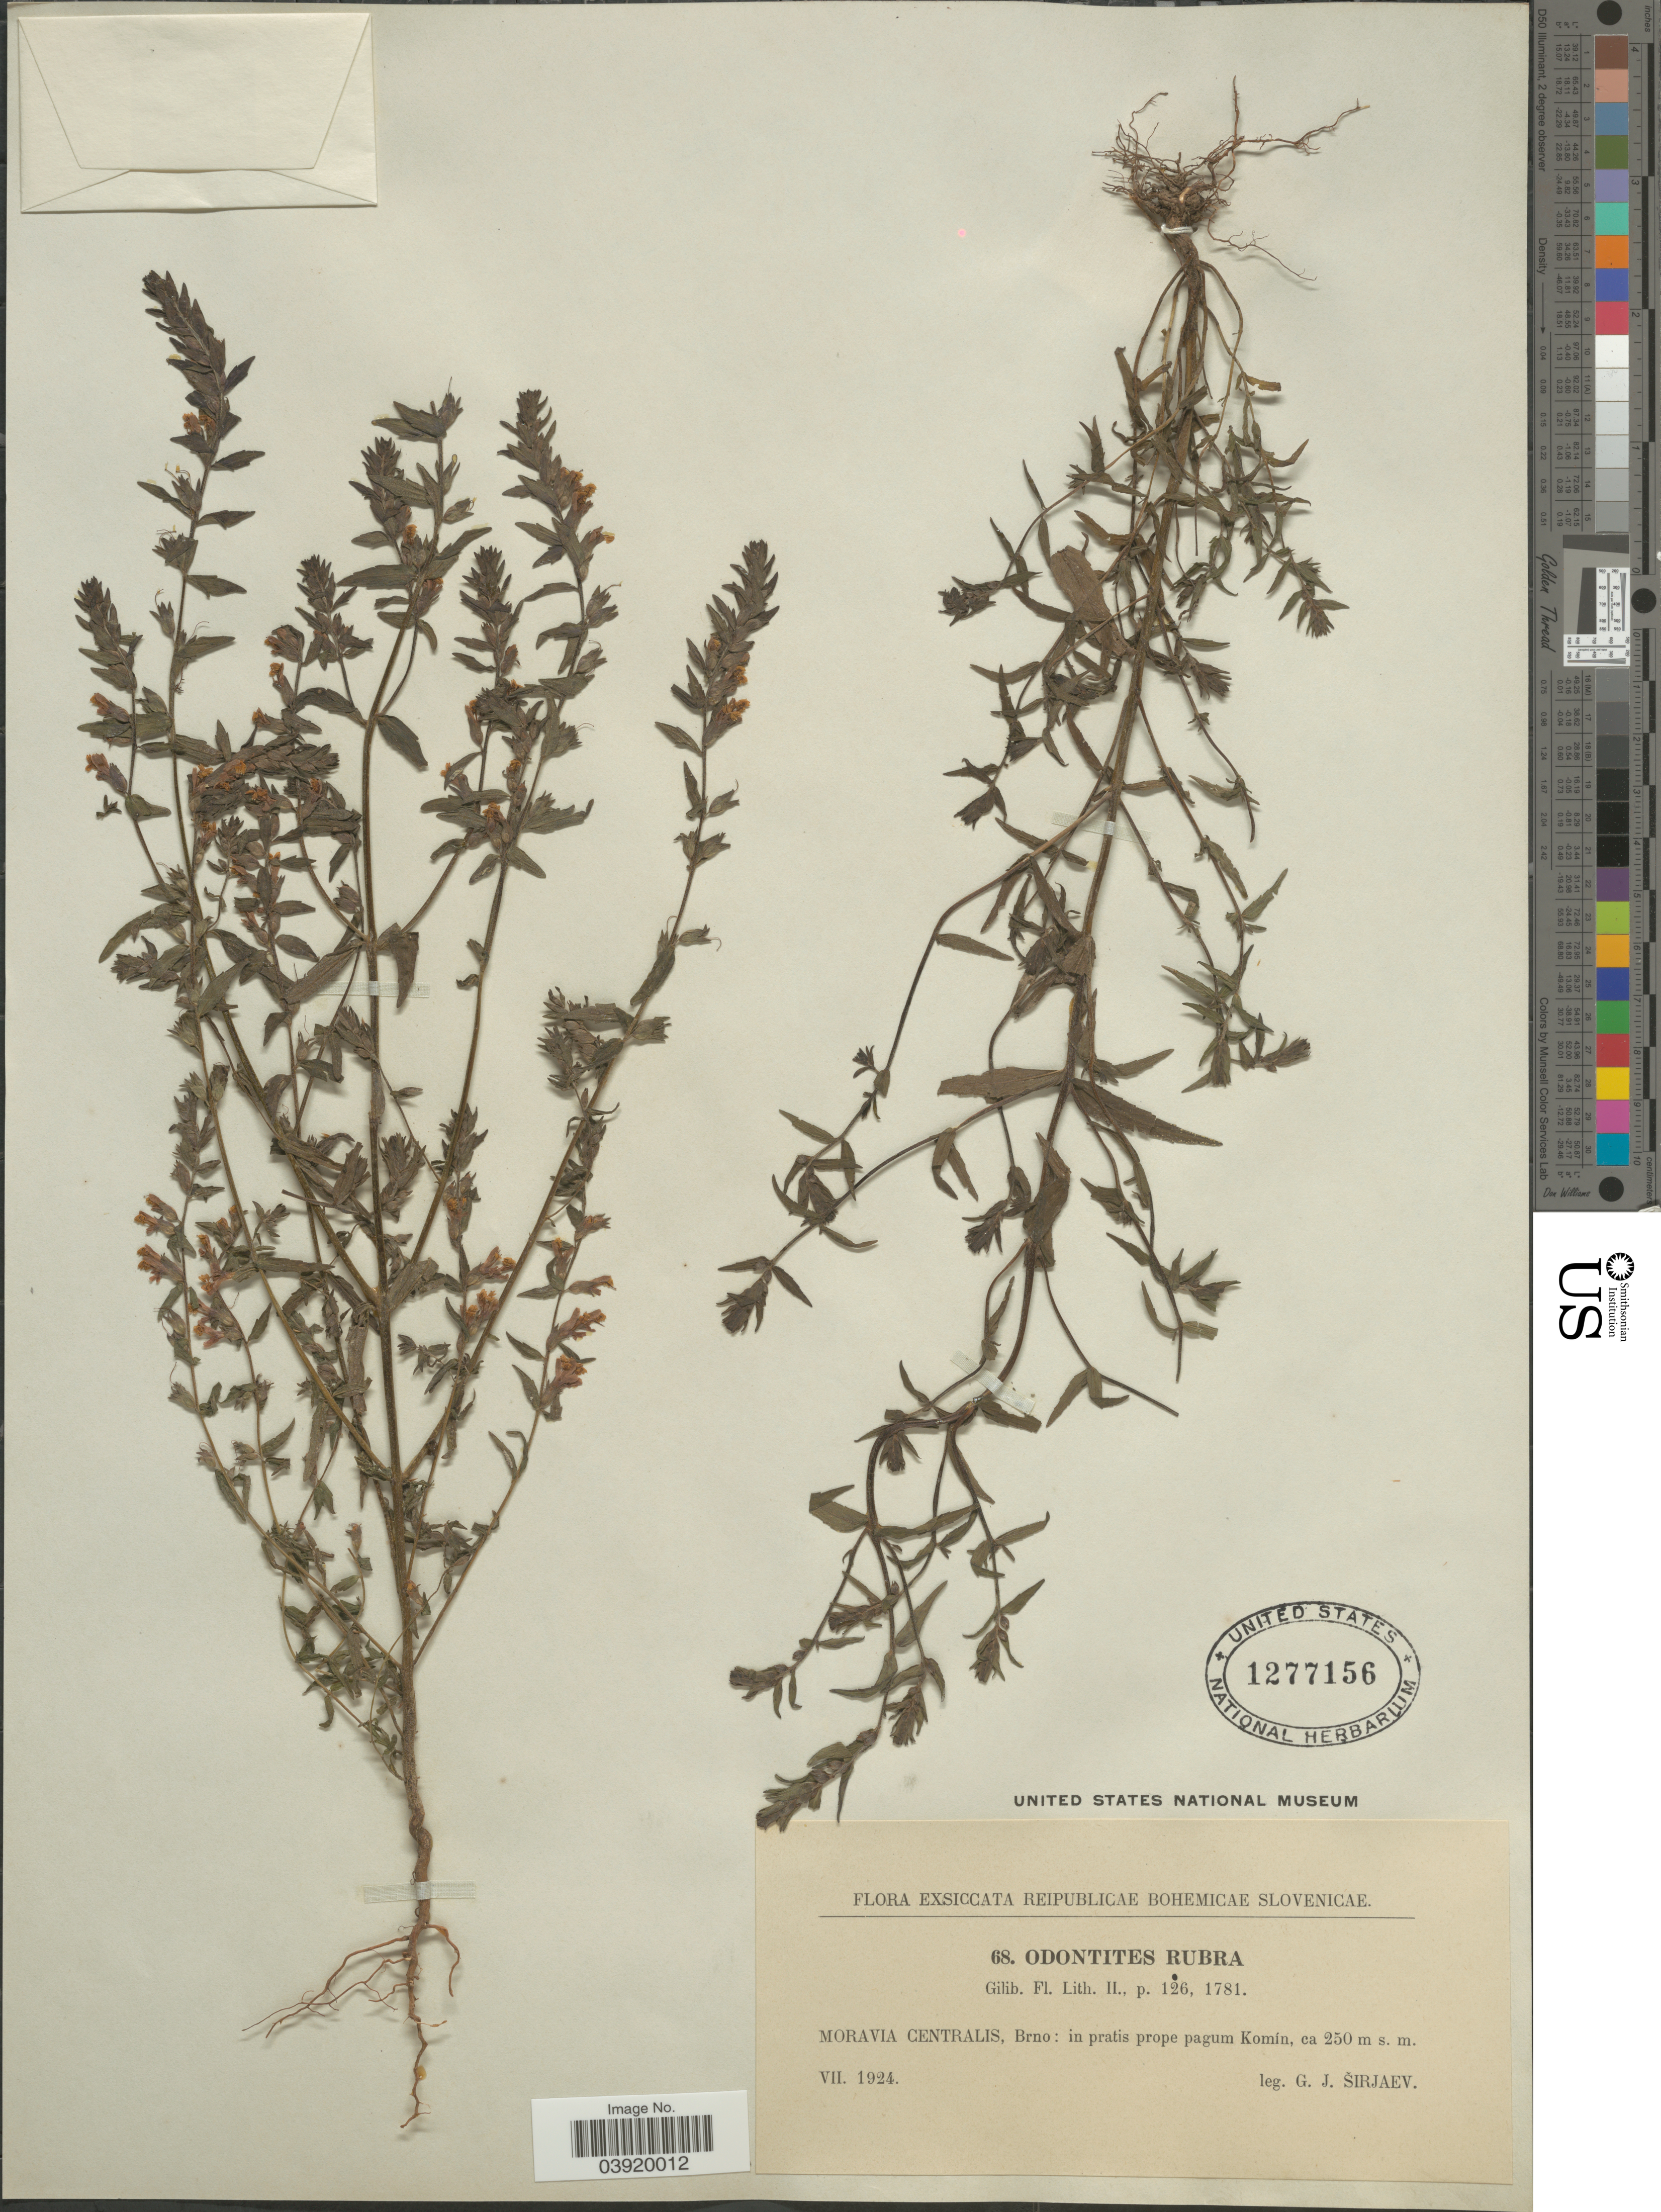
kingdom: Plantae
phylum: Tracheophyta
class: Magnoliopsida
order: Lamiales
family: Orobanchaceae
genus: Odontites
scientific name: Odontites vulgaris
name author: Moench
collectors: G. Sirjaev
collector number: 68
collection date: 1924-07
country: Czechia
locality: Moravia Centralis, Brno: in pratis prope pagum Komín.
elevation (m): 250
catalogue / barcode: US 1277156